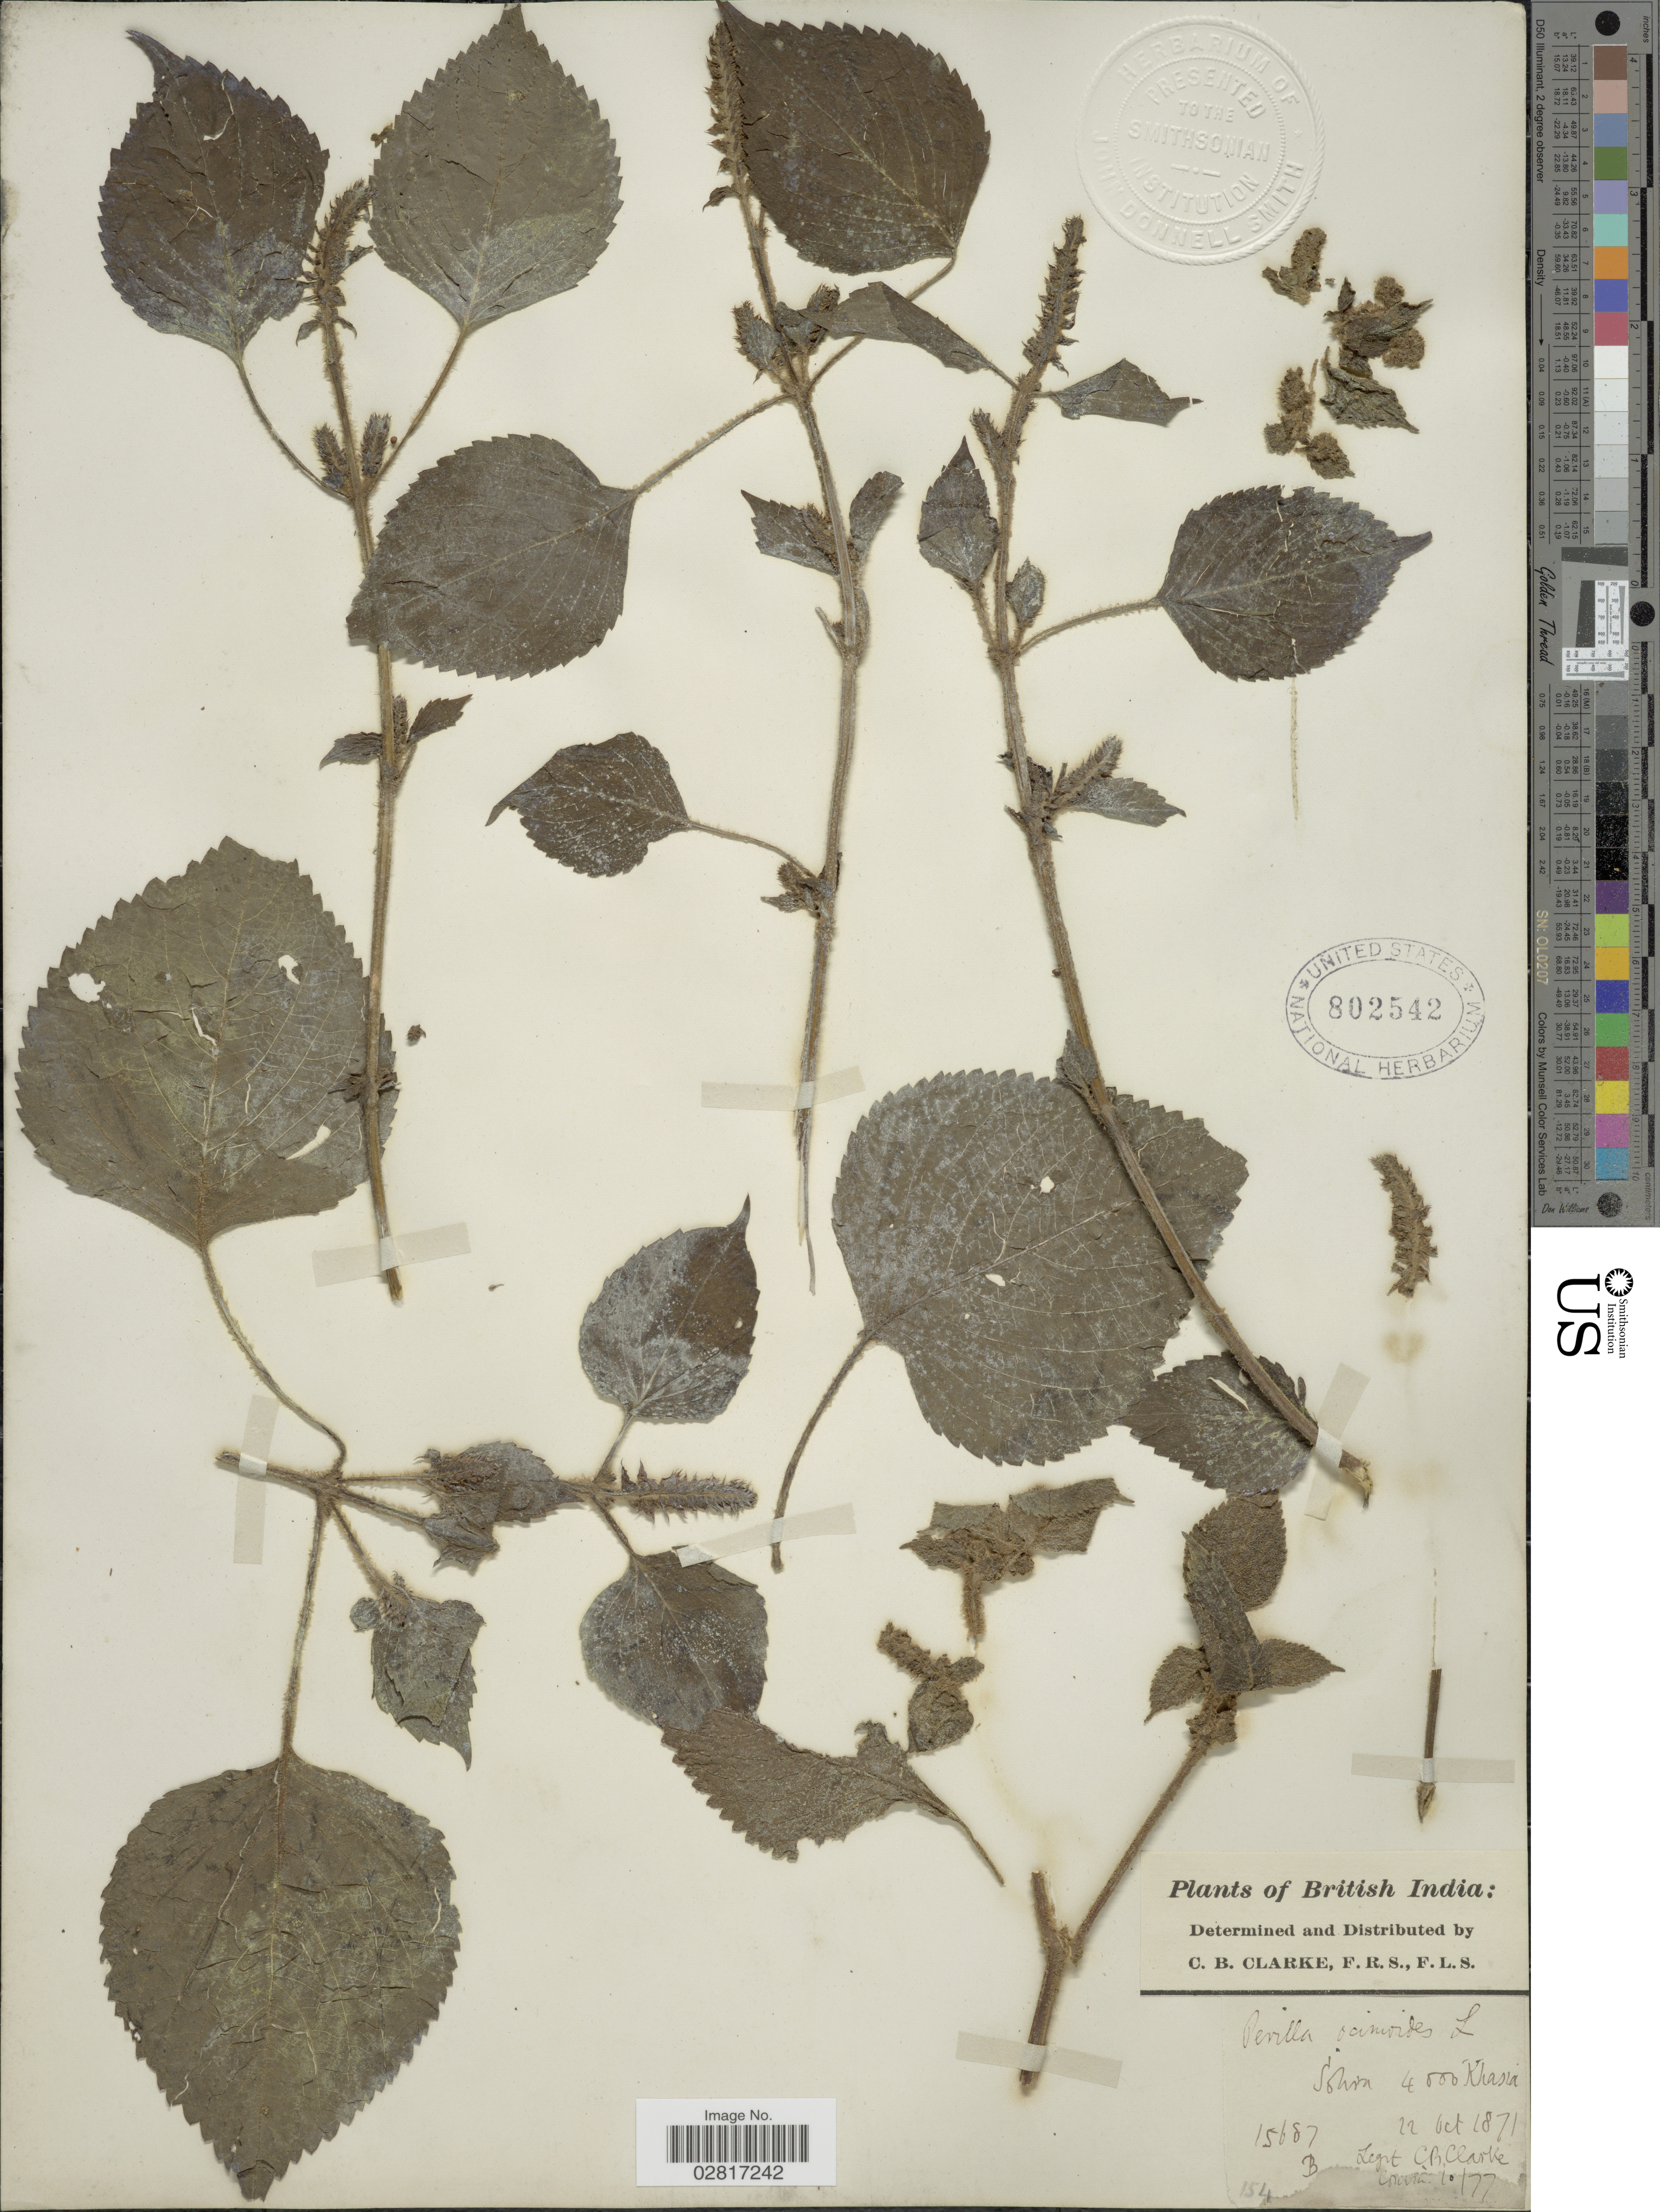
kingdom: Plantae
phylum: Tracheophyta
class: Magnoliopsida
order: Lamiales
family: Lamiaceae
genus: Perilla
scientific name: Perilla frutescens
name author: (L.) Britton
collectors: C. B. Clarke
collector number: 15687B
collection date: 1871-10-22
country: India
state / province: Meghalaya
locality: British India, Sohra, Khasia.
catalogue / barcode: US 802542